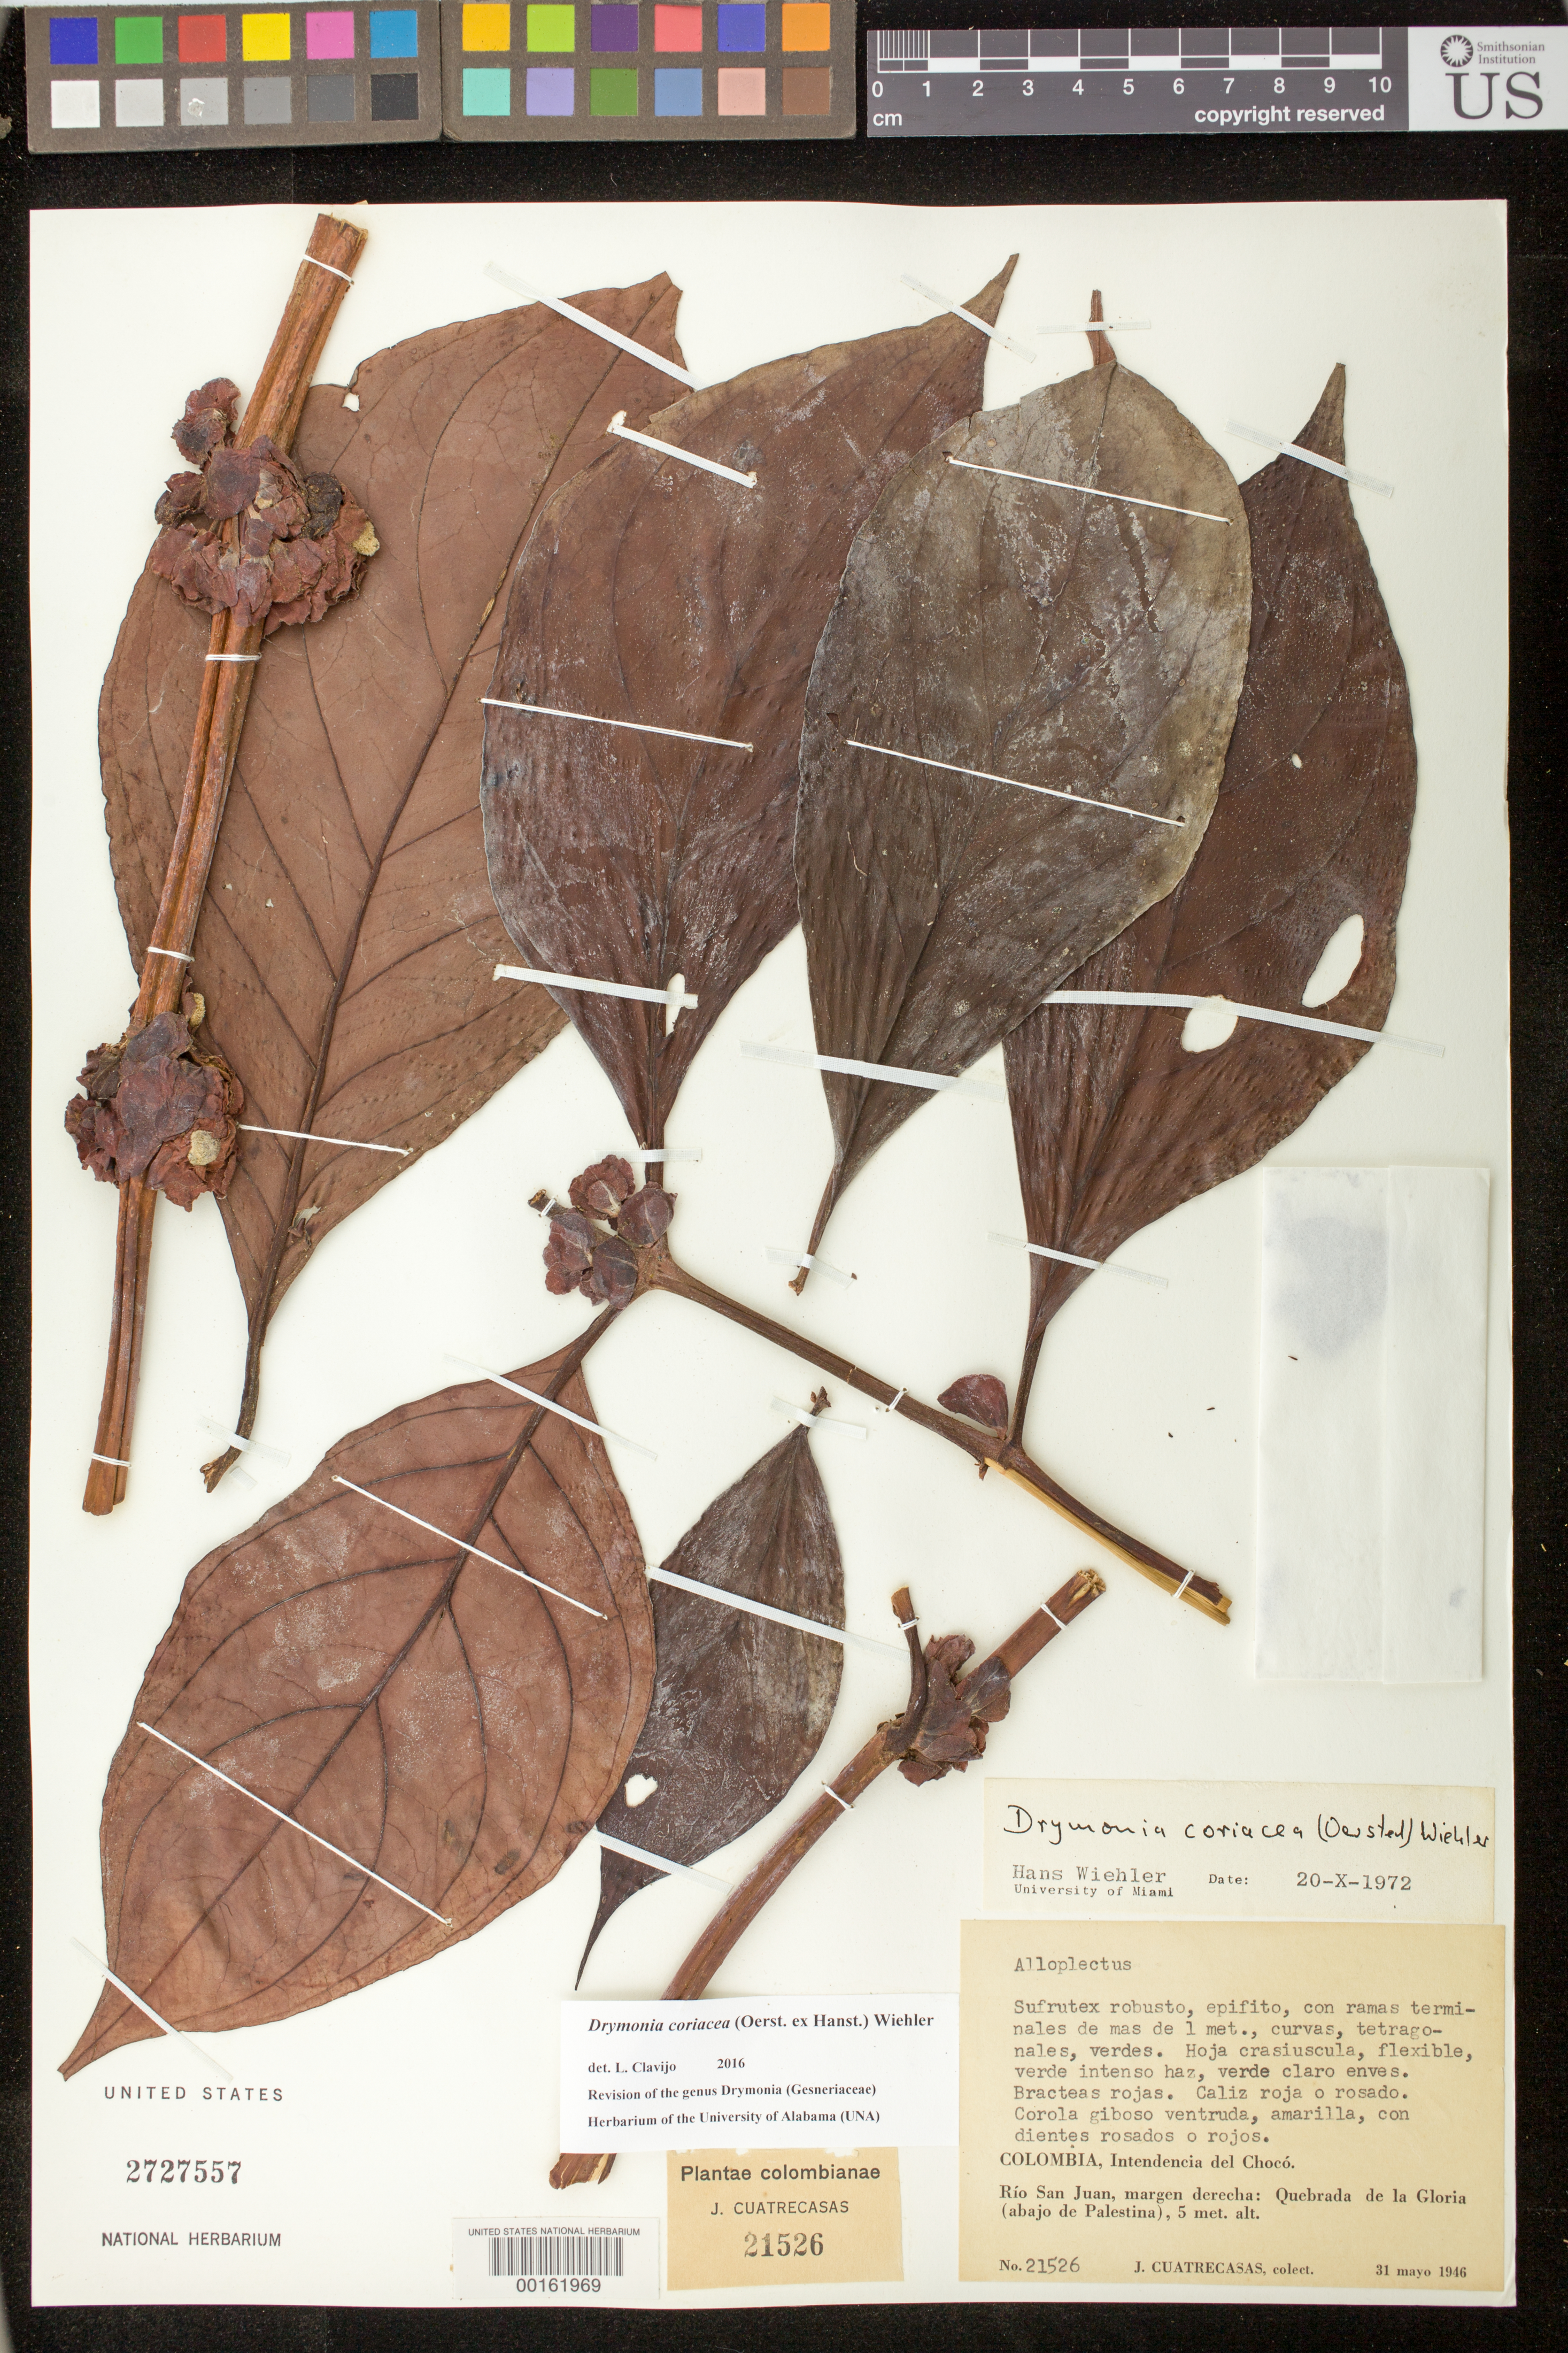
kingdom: Plantae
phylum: Tracheophyta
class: Magnoliopsida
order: Lamiales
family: Gesneriaceae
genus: Drymonia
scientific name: Drymonia coriacea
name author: (Oerst. ex Hanst.) Wiehler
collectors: J. Cuatrecasas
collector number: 21526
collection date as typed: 31 May 1946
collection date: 1946-05-31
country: Colombia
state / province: Chocó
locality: Rio San Juan, right hand bank, Quebrada de la Gloria (below Palestina)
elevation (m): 5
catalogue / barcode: US 2727557